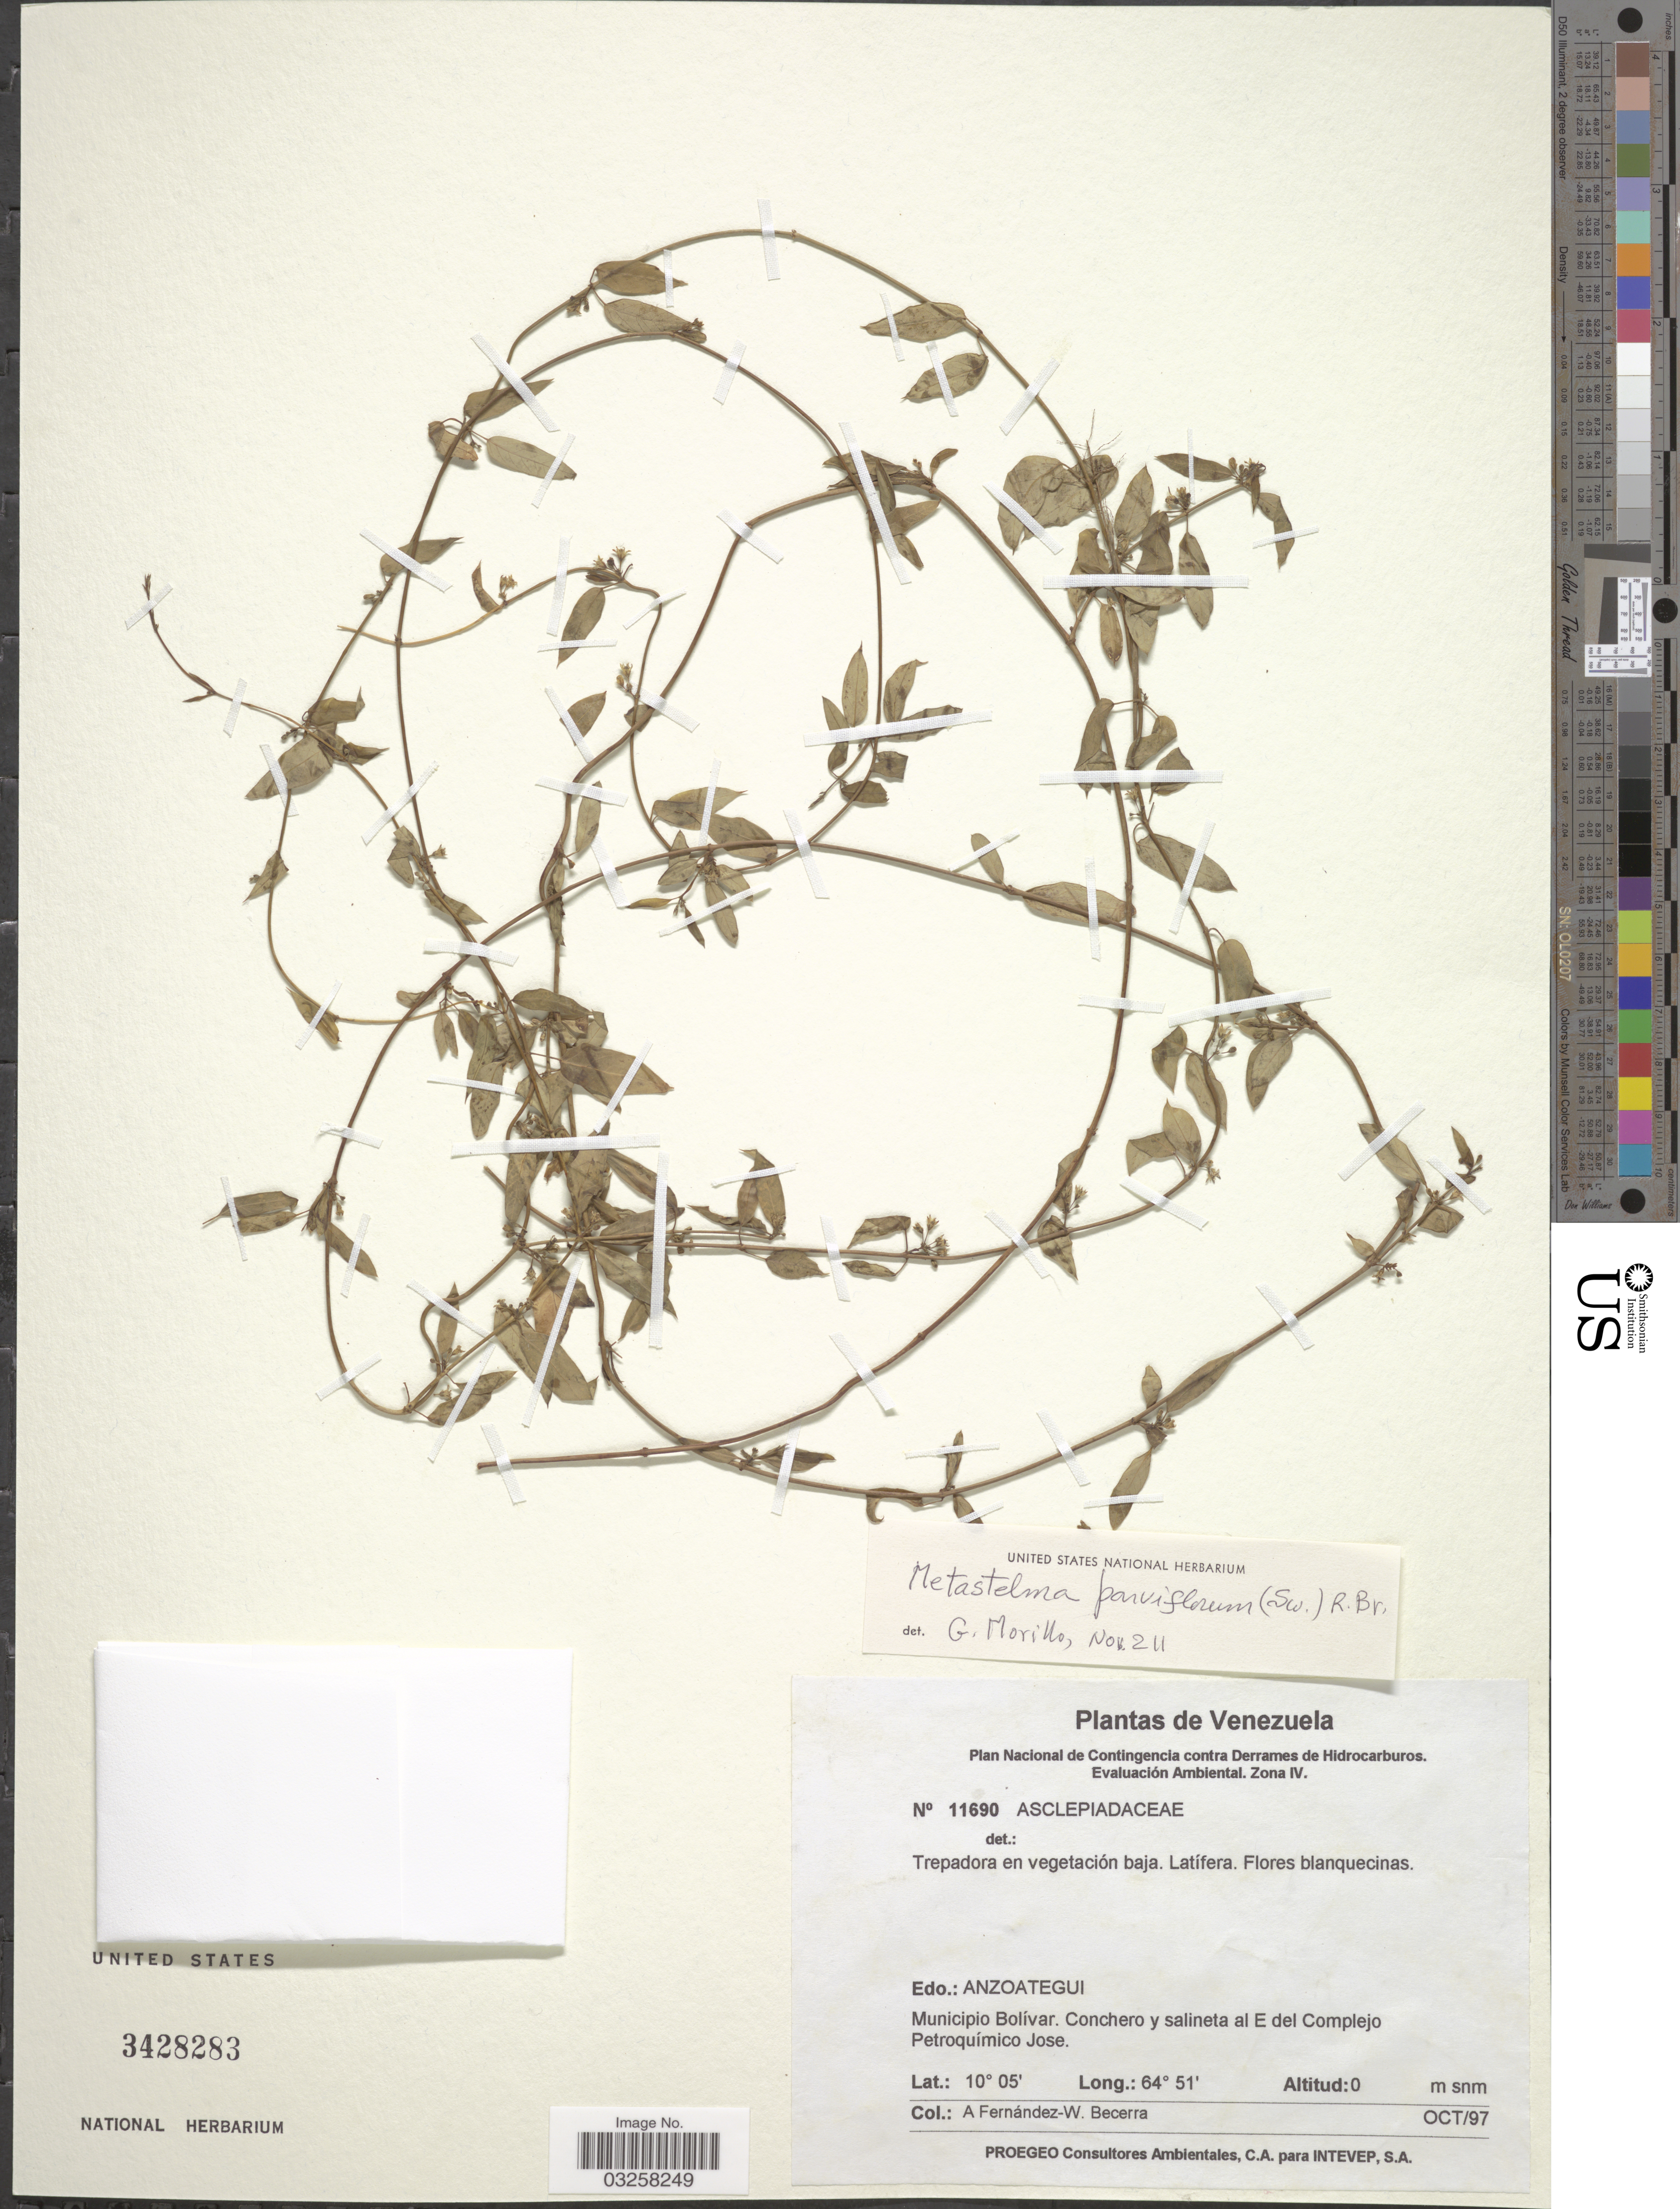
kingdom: Plantae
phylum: Tracheophyta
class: Magnoliopsida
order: Gentianales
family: Apocynaceae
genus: Metastelma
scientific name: Metastelma parviflorum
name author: (Sw.) Schult.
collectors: A. Fernandez & W. Becerra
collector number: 11690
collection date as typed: Transcribed d/m/y: /10/97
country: Venezuela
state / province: Anzoategui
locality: Municipio Bolívar, Conchero y salineta al E de Complejo Petroquímico Jose.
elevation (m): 0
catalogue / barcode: US 3428283